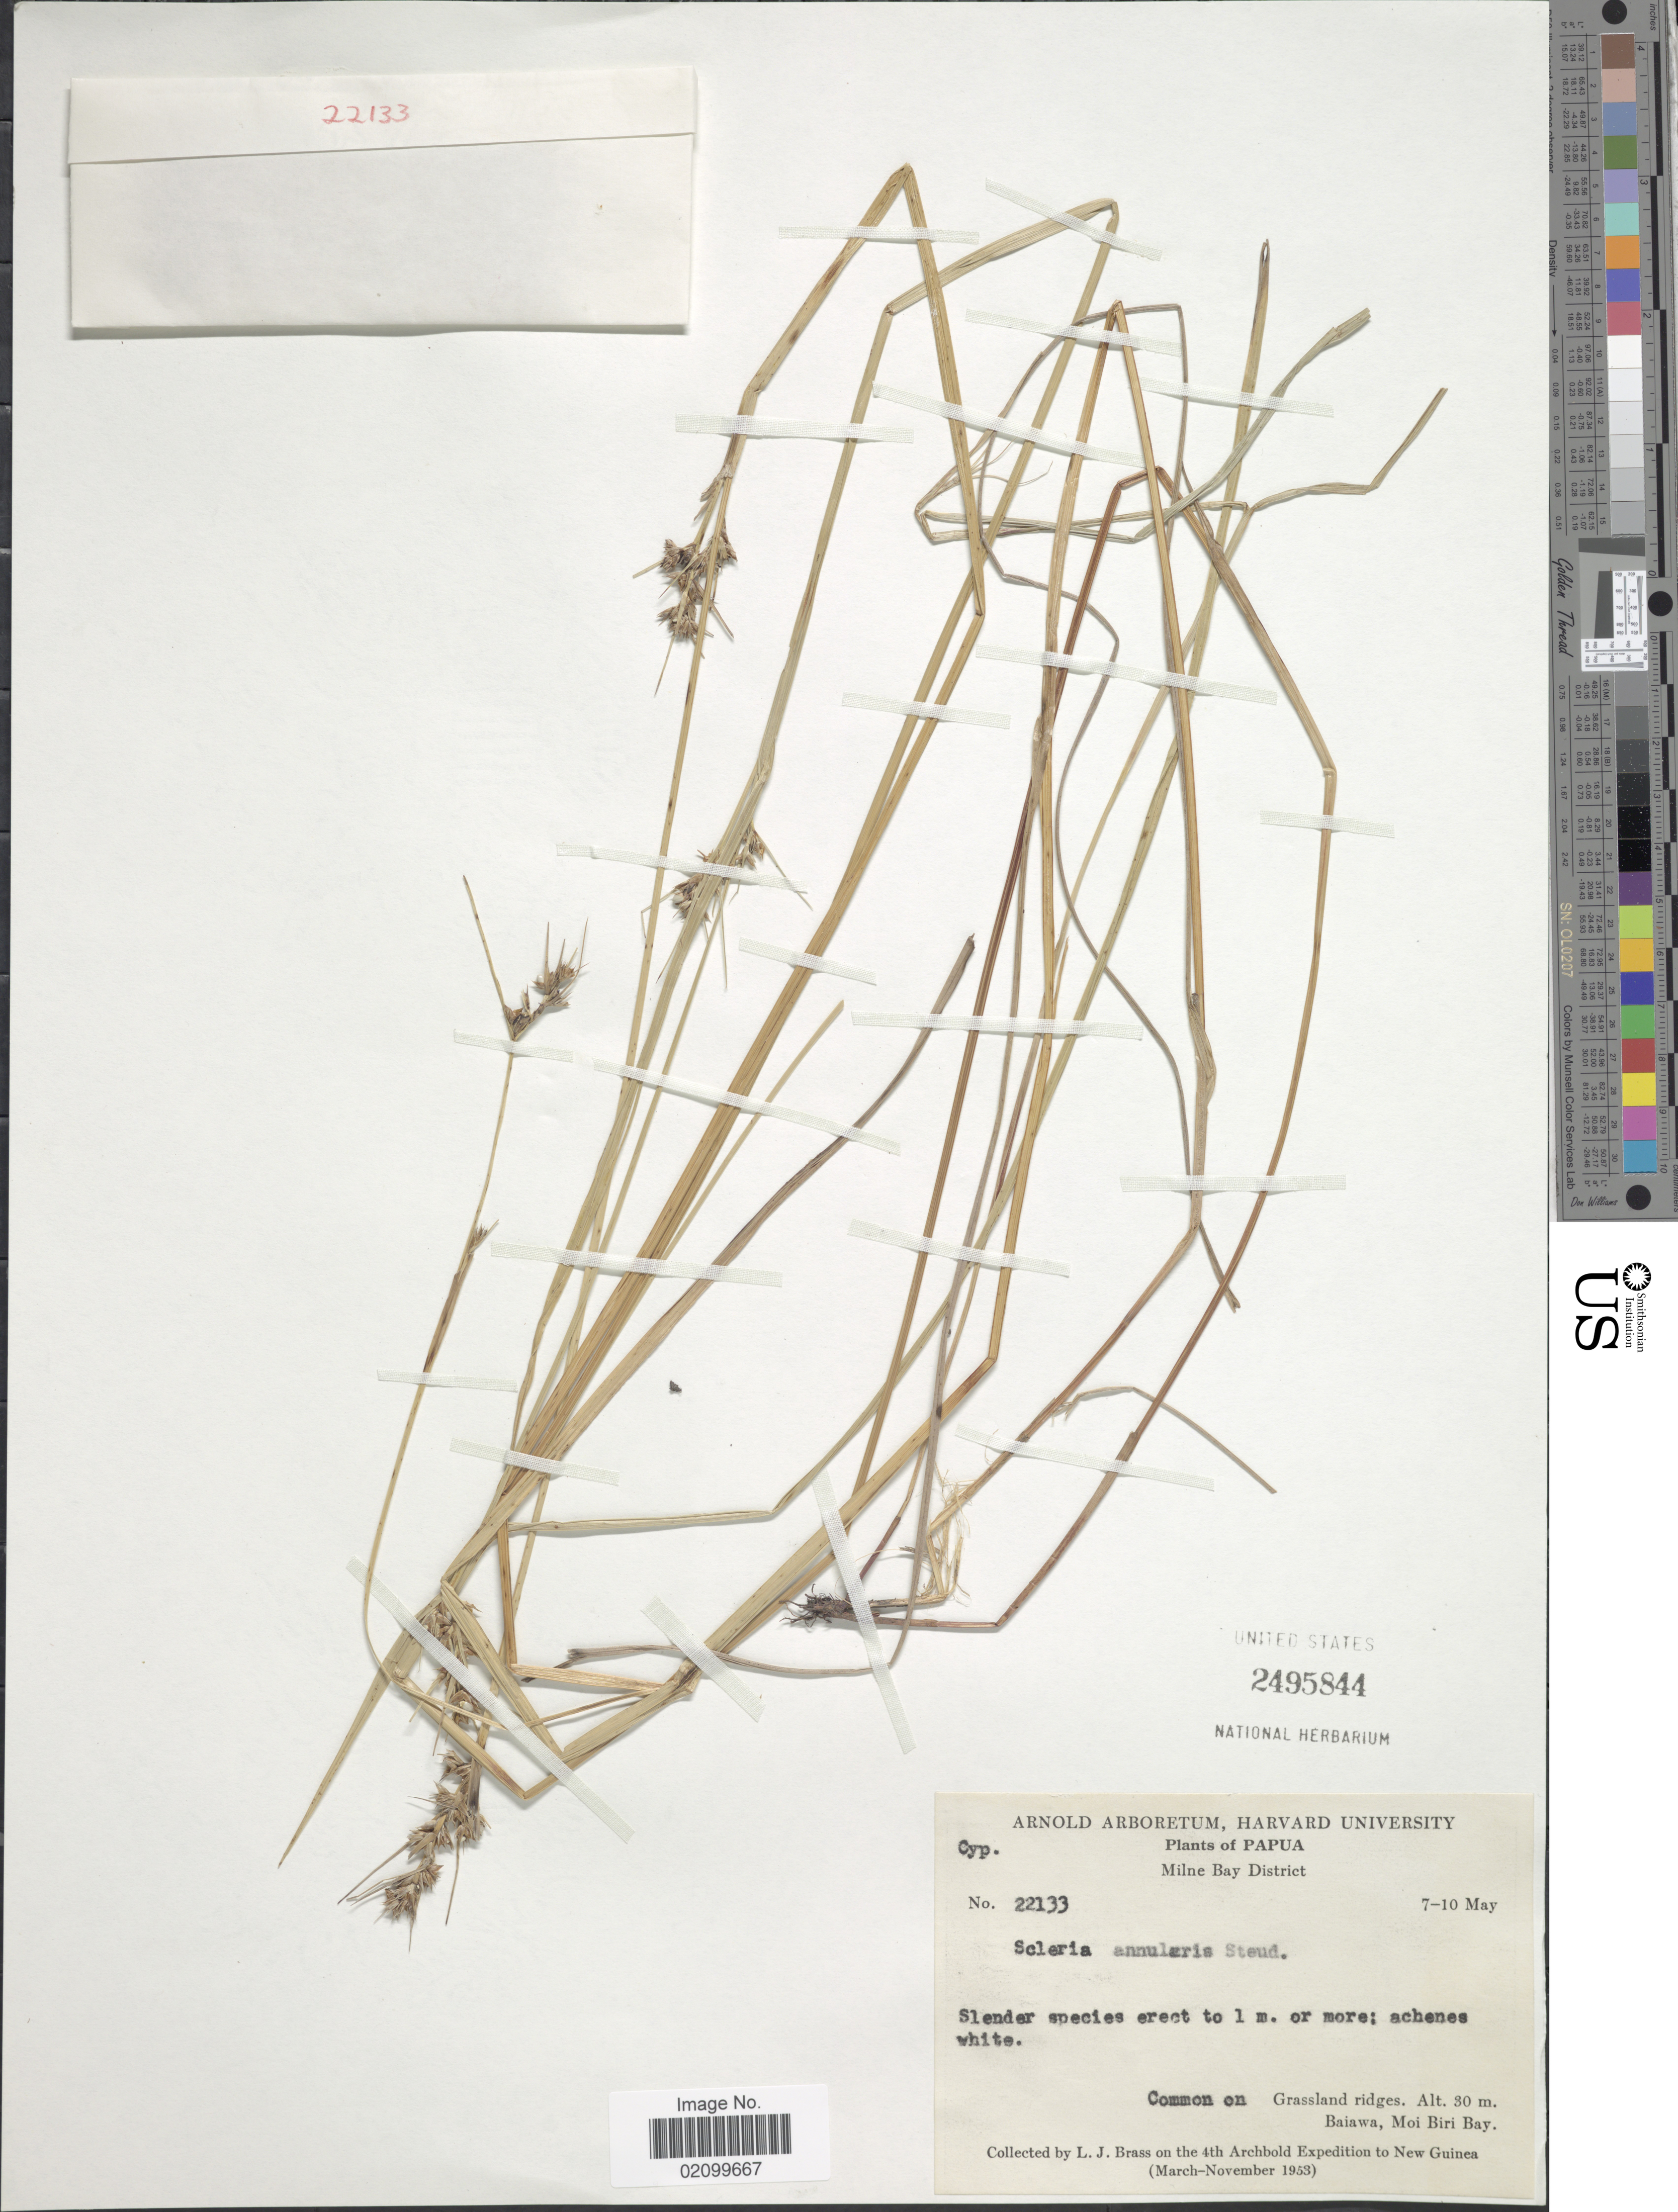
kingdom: Plantae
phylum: Tracheophyta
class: Liliopsida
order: Poales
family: Cyperaceae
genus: Scleria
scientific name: Scleria annularis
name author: Nees ex Steud.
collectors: L. J. Brass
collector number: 22133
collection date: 1953-05-07/1953-05-10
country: Papua New Guinea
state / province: Milne Bay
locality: Papua, Milne Bay Distirict. Common on grasslands ridges. Baiawa, Moi Biri Bay [interpreted]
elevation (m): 30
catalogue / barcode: US 2495844